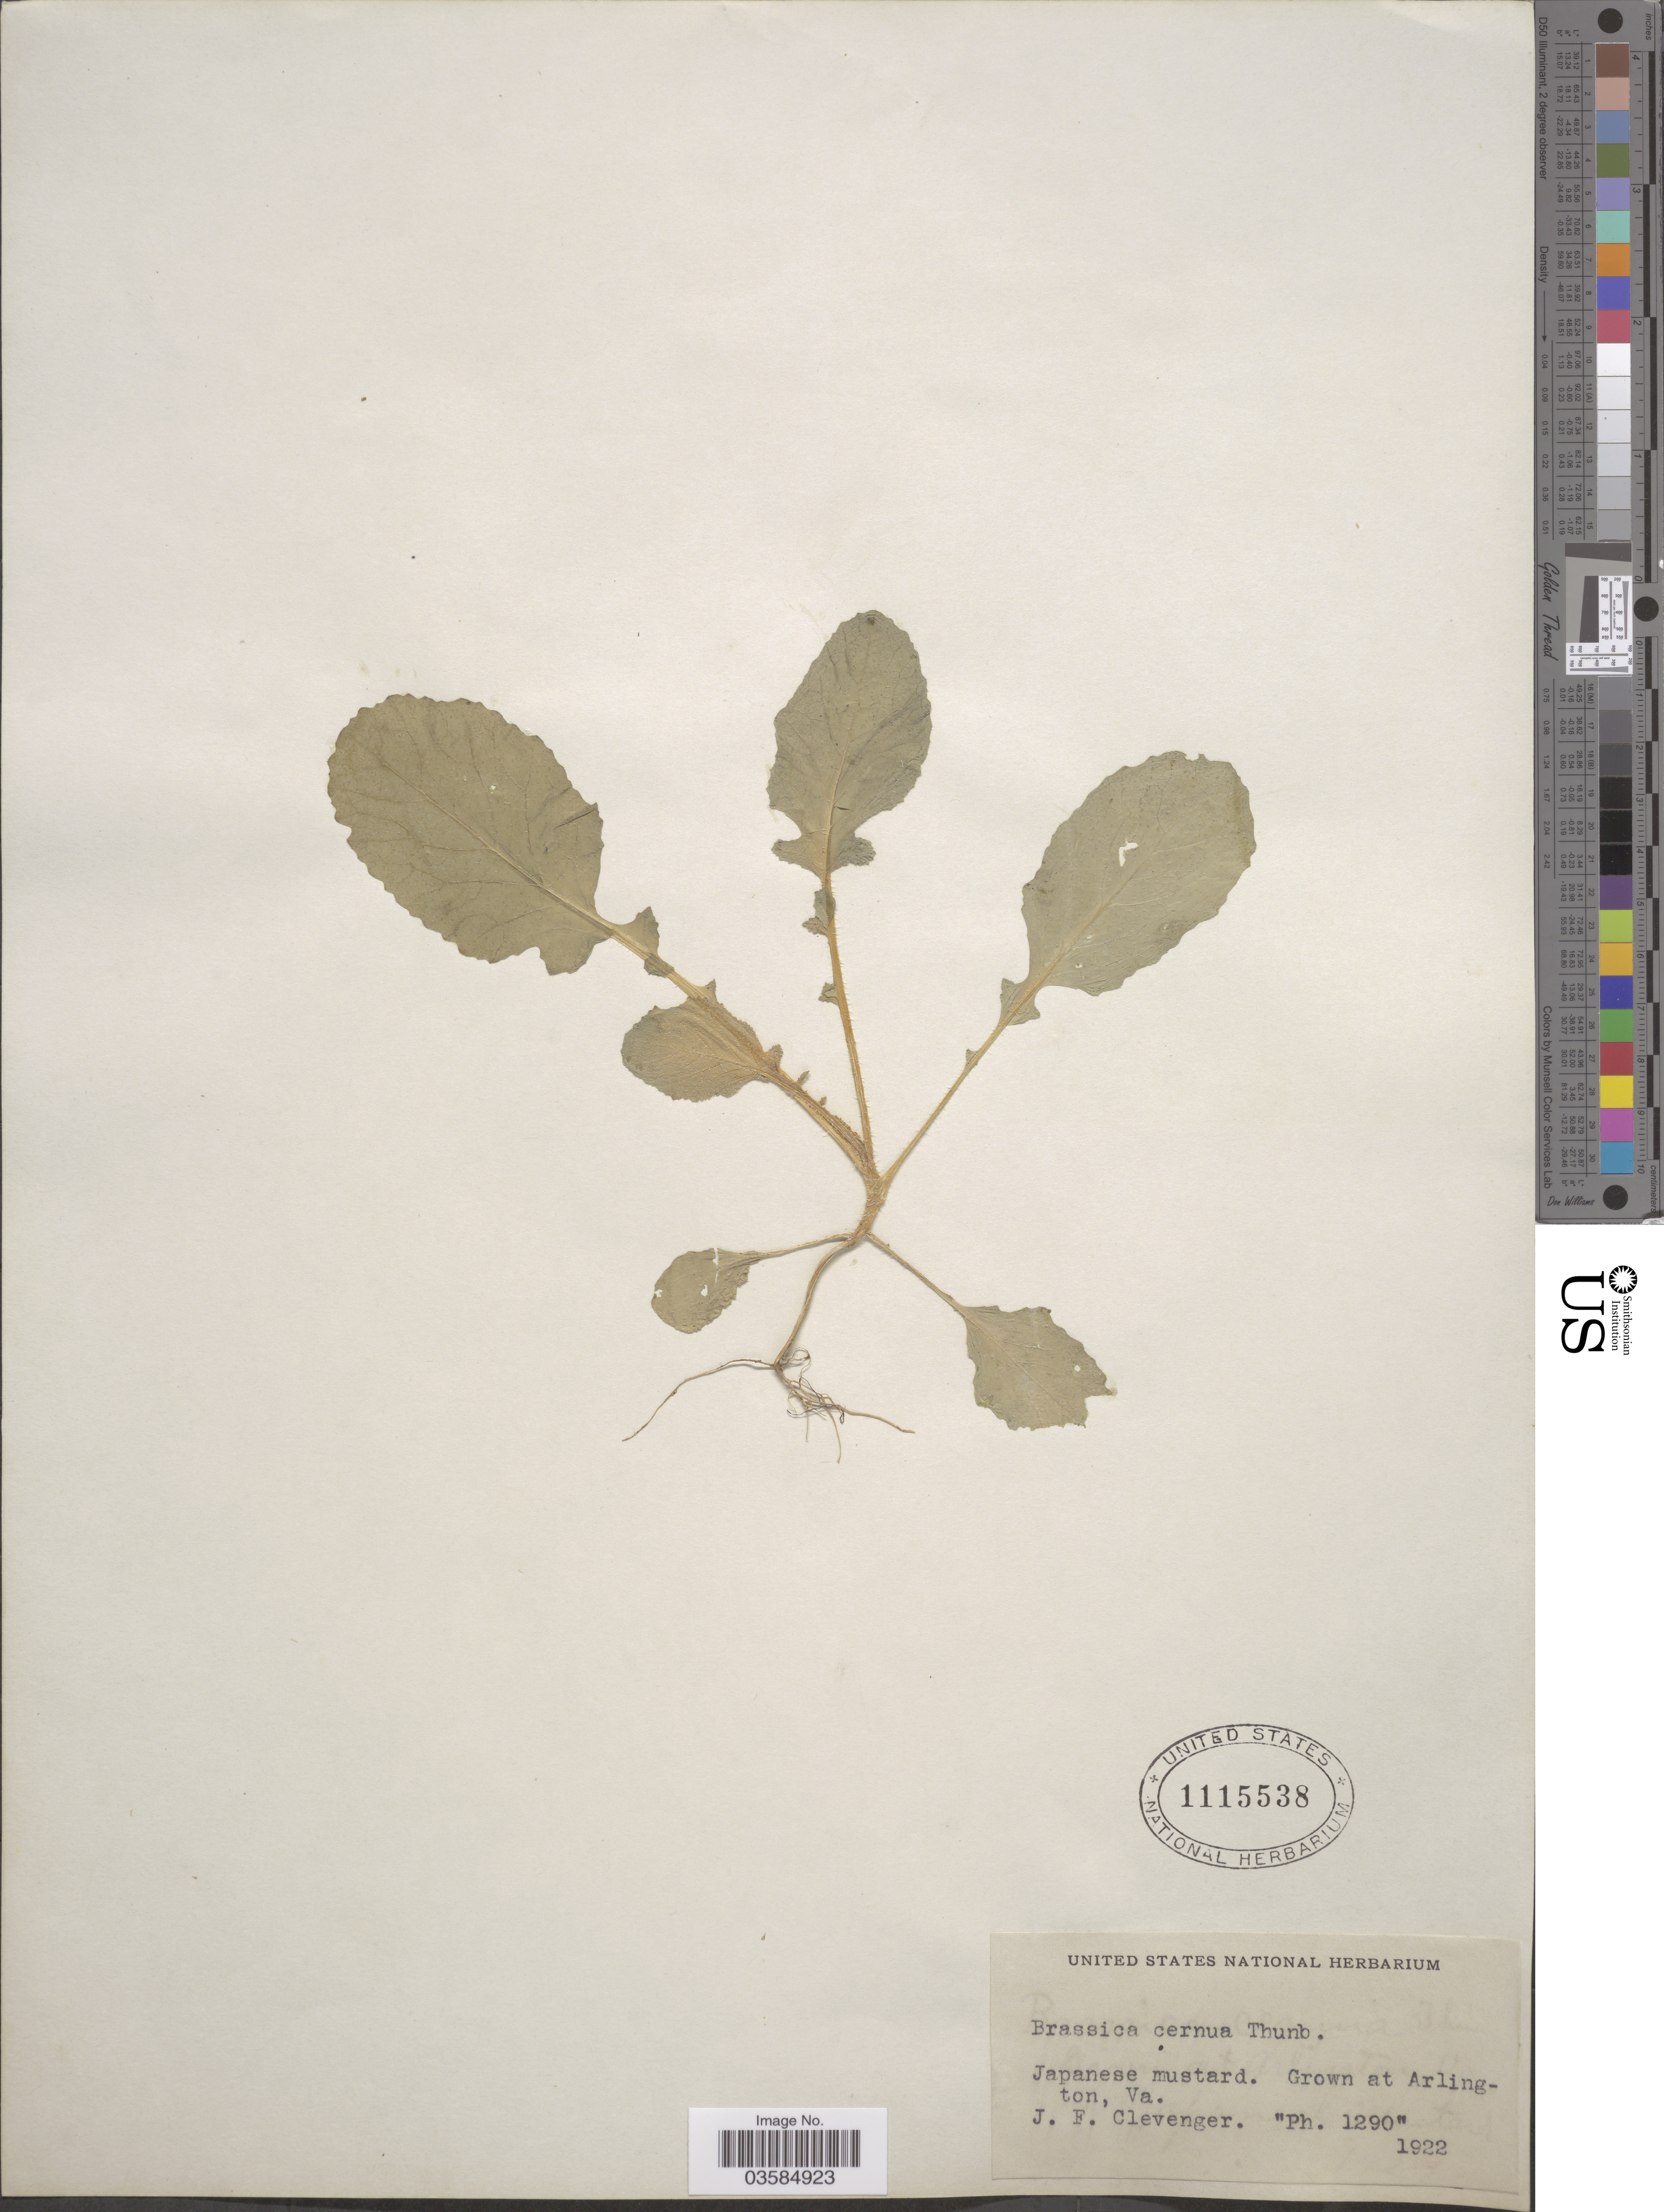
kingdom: Plantae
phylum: Tracheophyta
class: Magnoliopsida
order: Brassicales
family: Brassicaceae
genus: Brassica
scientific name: Brassica cernua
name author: (Thunb.) F.B. Forbes & Hemsl.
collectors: J. F. Clevenger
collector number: Ph. 1290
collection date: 1922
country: United States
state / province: Virginia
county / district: Arlington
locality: Grown at Arlington.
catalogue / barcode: US 1115538